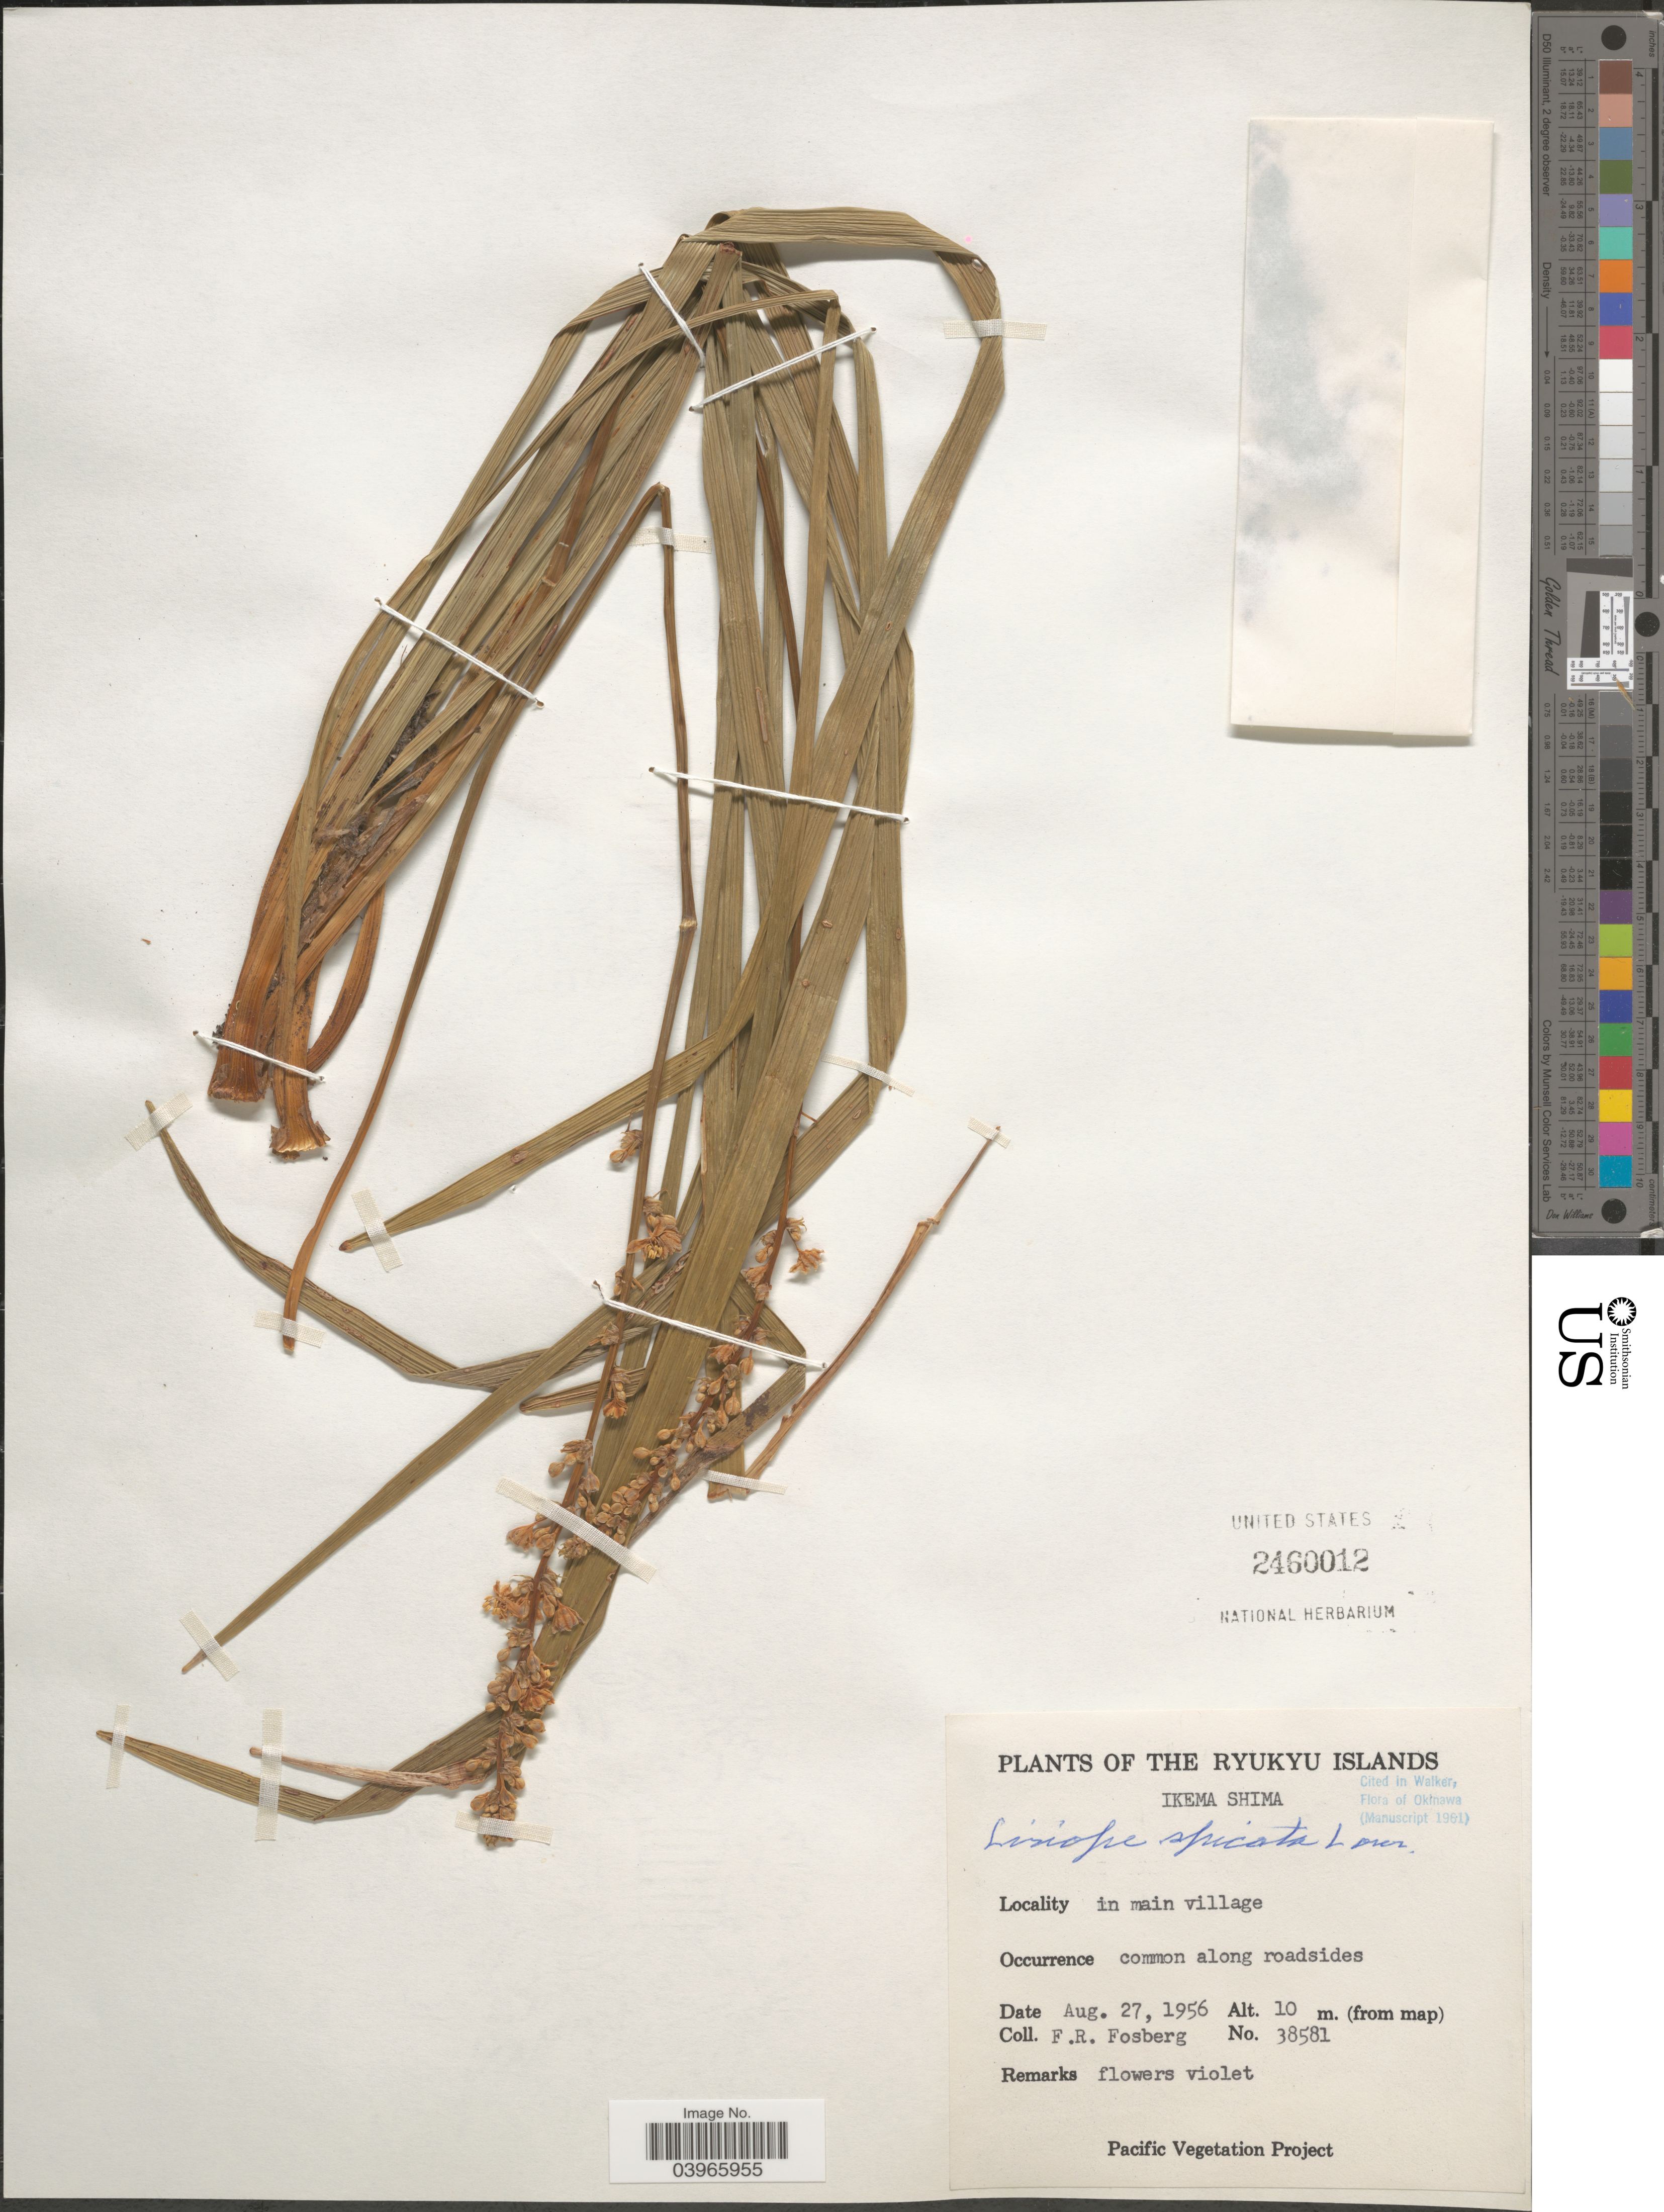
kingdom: Plantae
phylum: Tracheophyta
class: Liliopsida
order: Asparagales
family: Asparagaceae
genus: Liriope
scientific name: Liriope spicata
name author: Lour.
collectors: F. R. Fosberg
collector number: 38581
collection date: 1956-08-27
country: Japan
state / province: Okinawa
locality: The Ryukyu Islands. Ikema Shima. In main village.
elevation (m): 10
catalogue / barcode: US 2460012